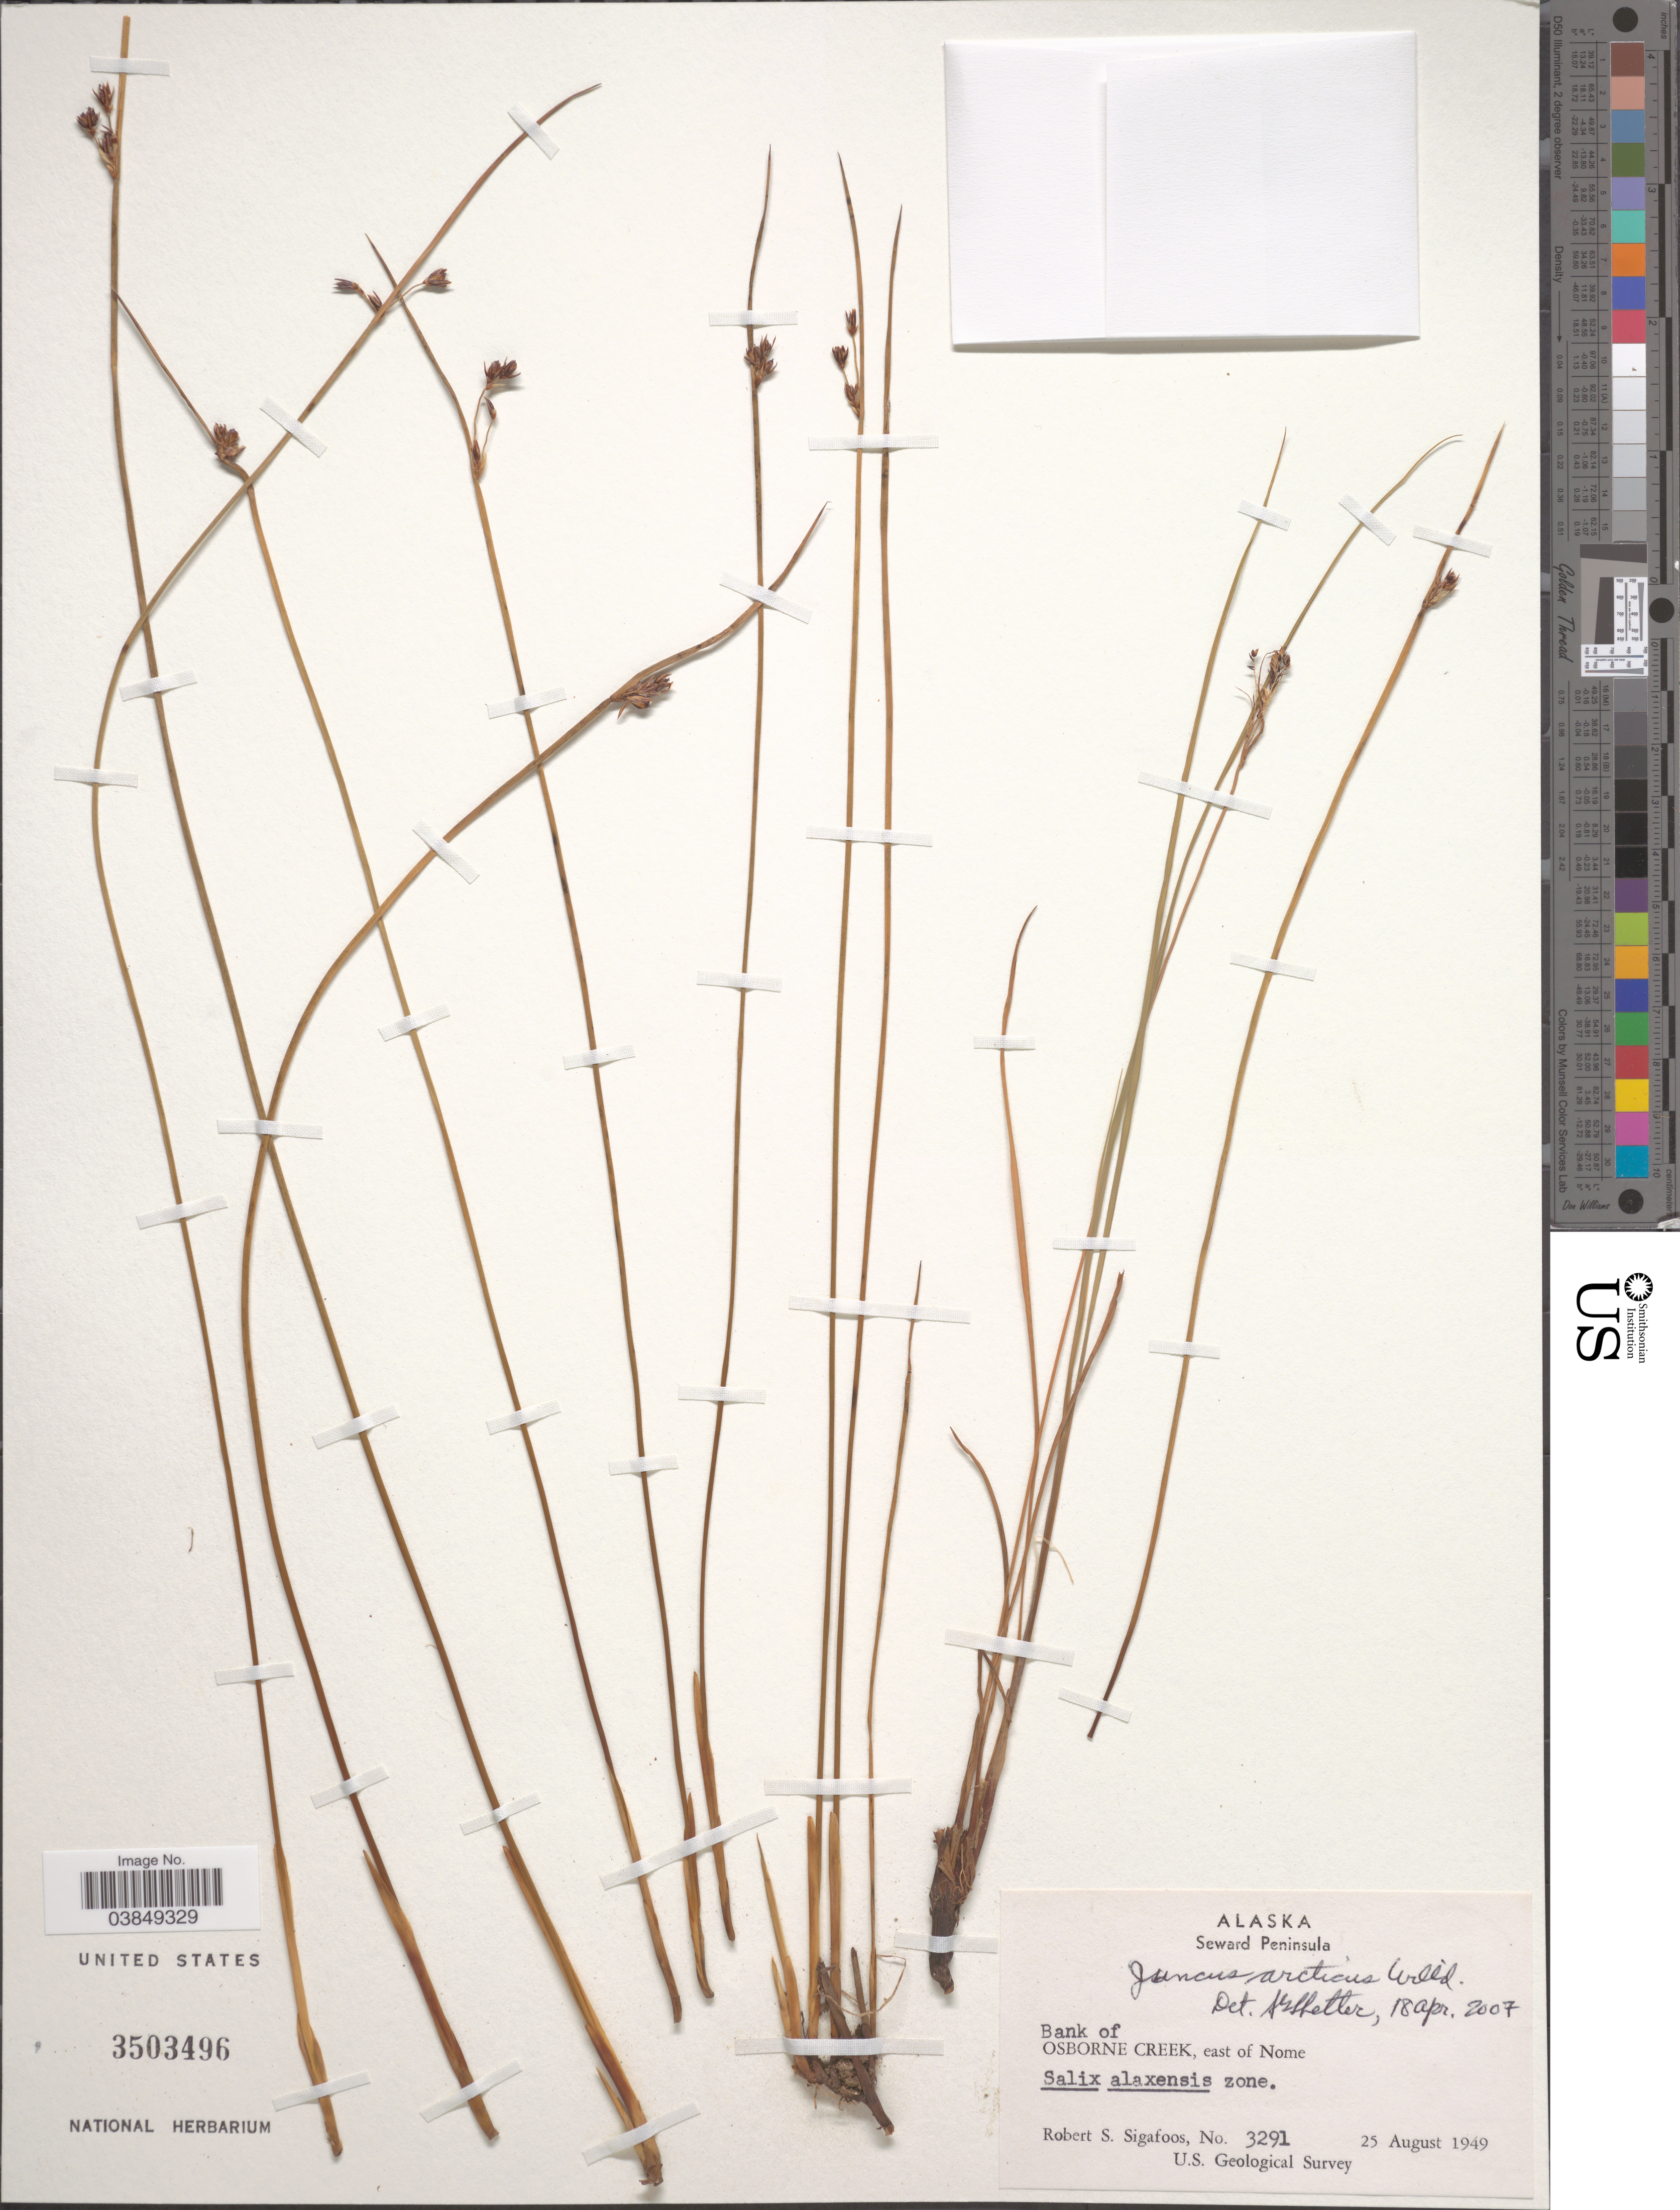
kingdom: Plantae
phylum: Tracheophyta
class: Liliopsida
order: Poales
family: Juncaceae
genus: Juncus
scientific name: Juncus arcticus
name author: Willd.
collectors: R. Sigafoos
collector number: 3291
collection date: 1949-08-25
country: United States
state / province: Alaska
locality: Seward Peninsula. Bank of Osborne Creek, east of Nome.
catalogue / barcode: US 3503496